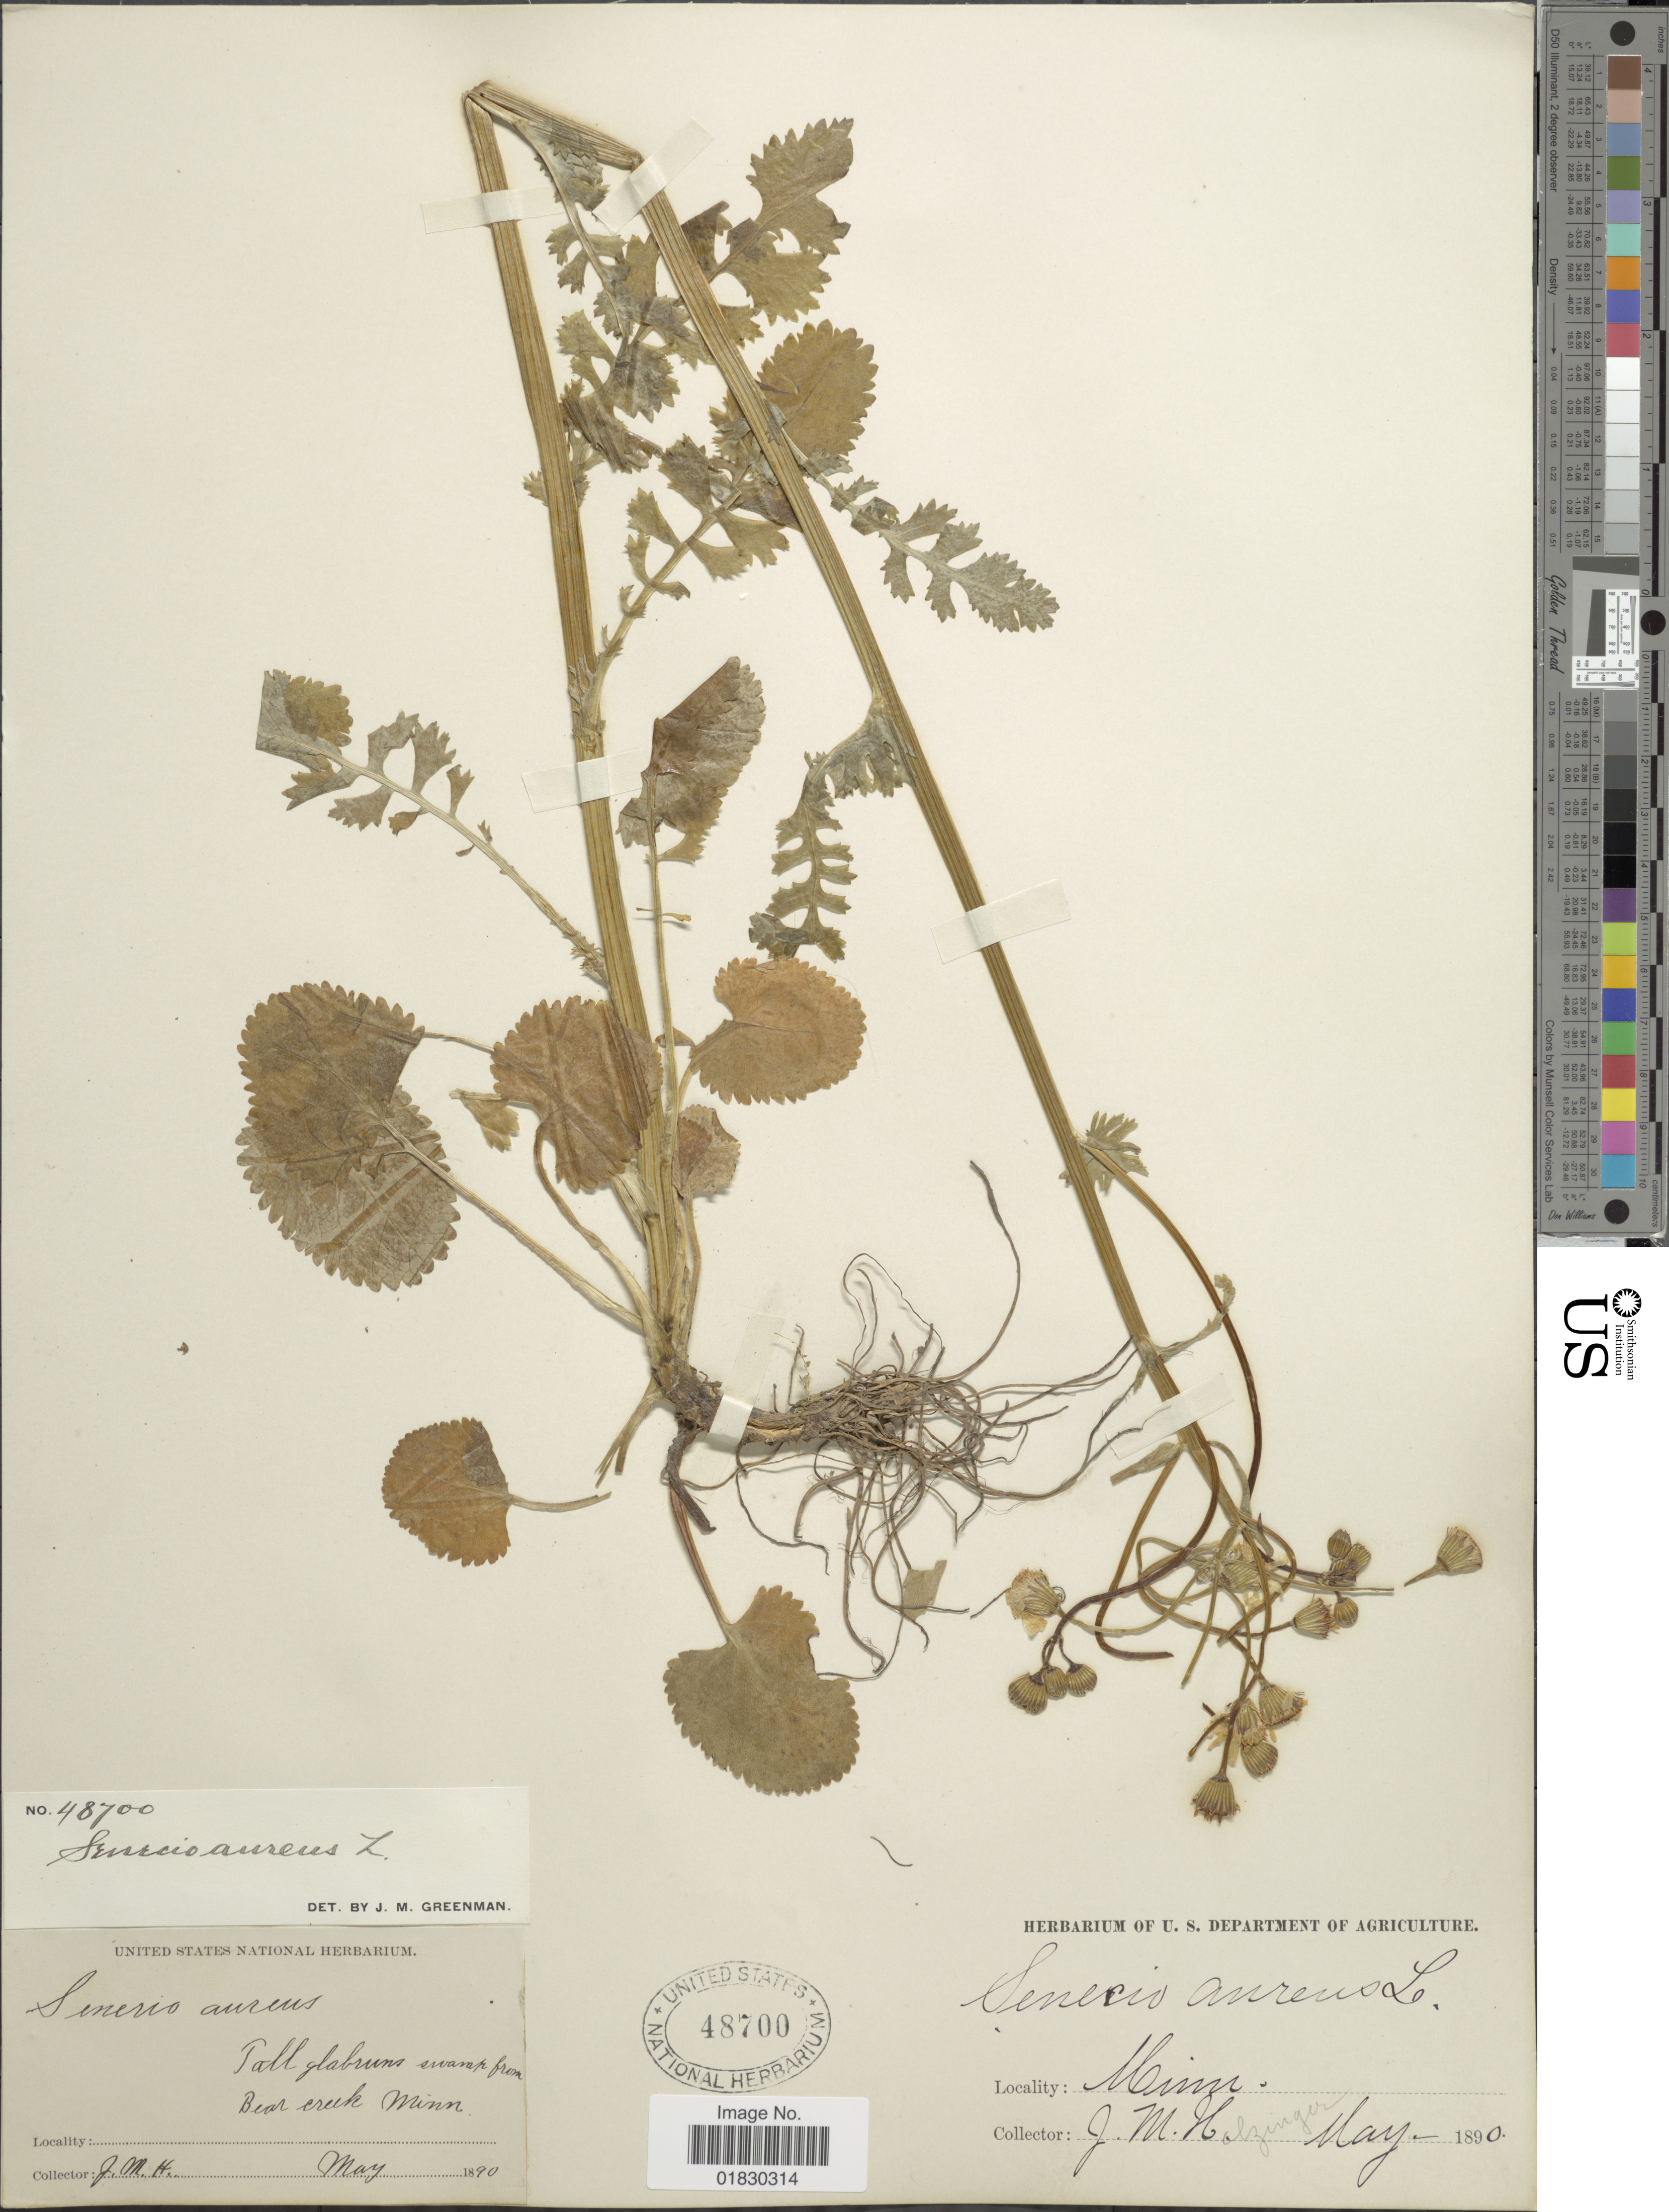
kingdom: Plantae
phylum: Tracheophyta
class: Magnoliopsida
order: Asterales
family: Asteraceae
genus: Packera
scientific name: Packera aurea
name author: (L.) Á. Löve & D. Löve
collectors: J. M. Holzinger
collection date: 1890-05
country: United States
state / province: Minnesota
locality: Bear Creek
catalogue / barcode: US 48700